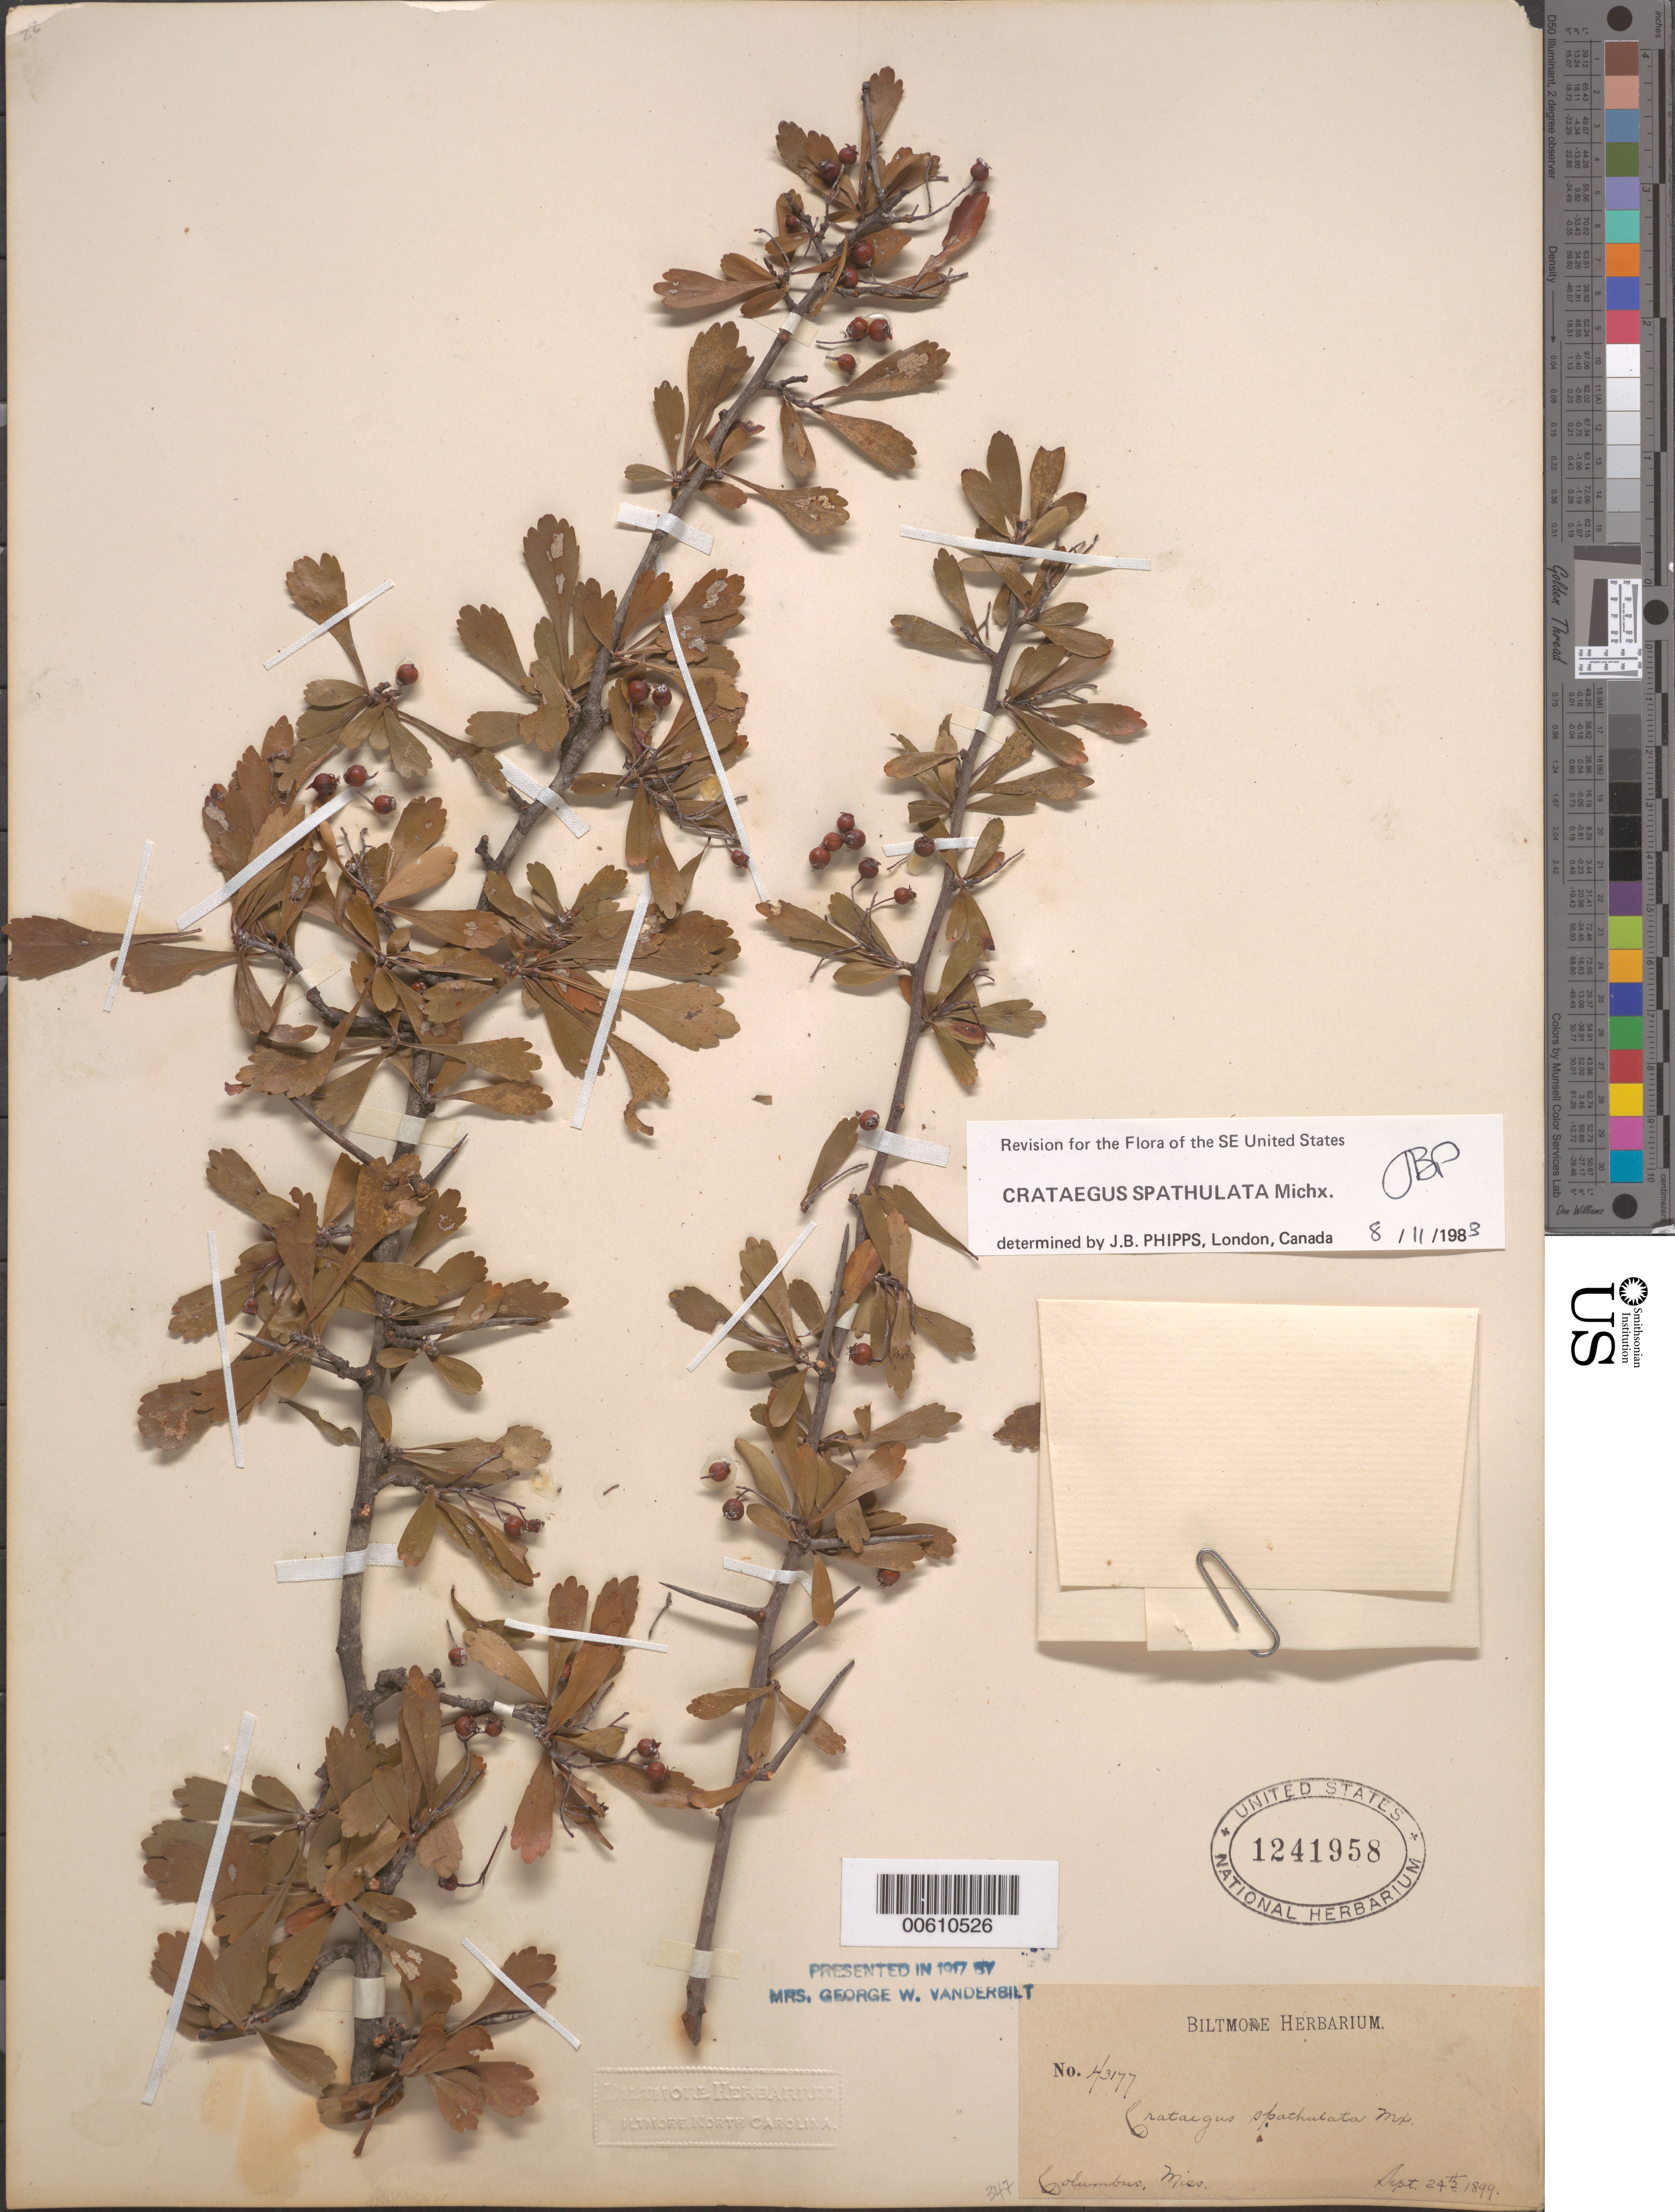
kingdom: Plantae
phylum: Tracheophyta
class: Magnoliopsida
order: Rosales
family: Rosaceae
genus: Crataegus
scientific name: Crataegus spathulata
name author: Michx.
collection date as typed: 24 Sep 1899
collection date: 1899-09-24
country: United States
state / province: Mississippi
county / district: Lowndes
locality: Columbus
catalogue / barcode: US 1241958